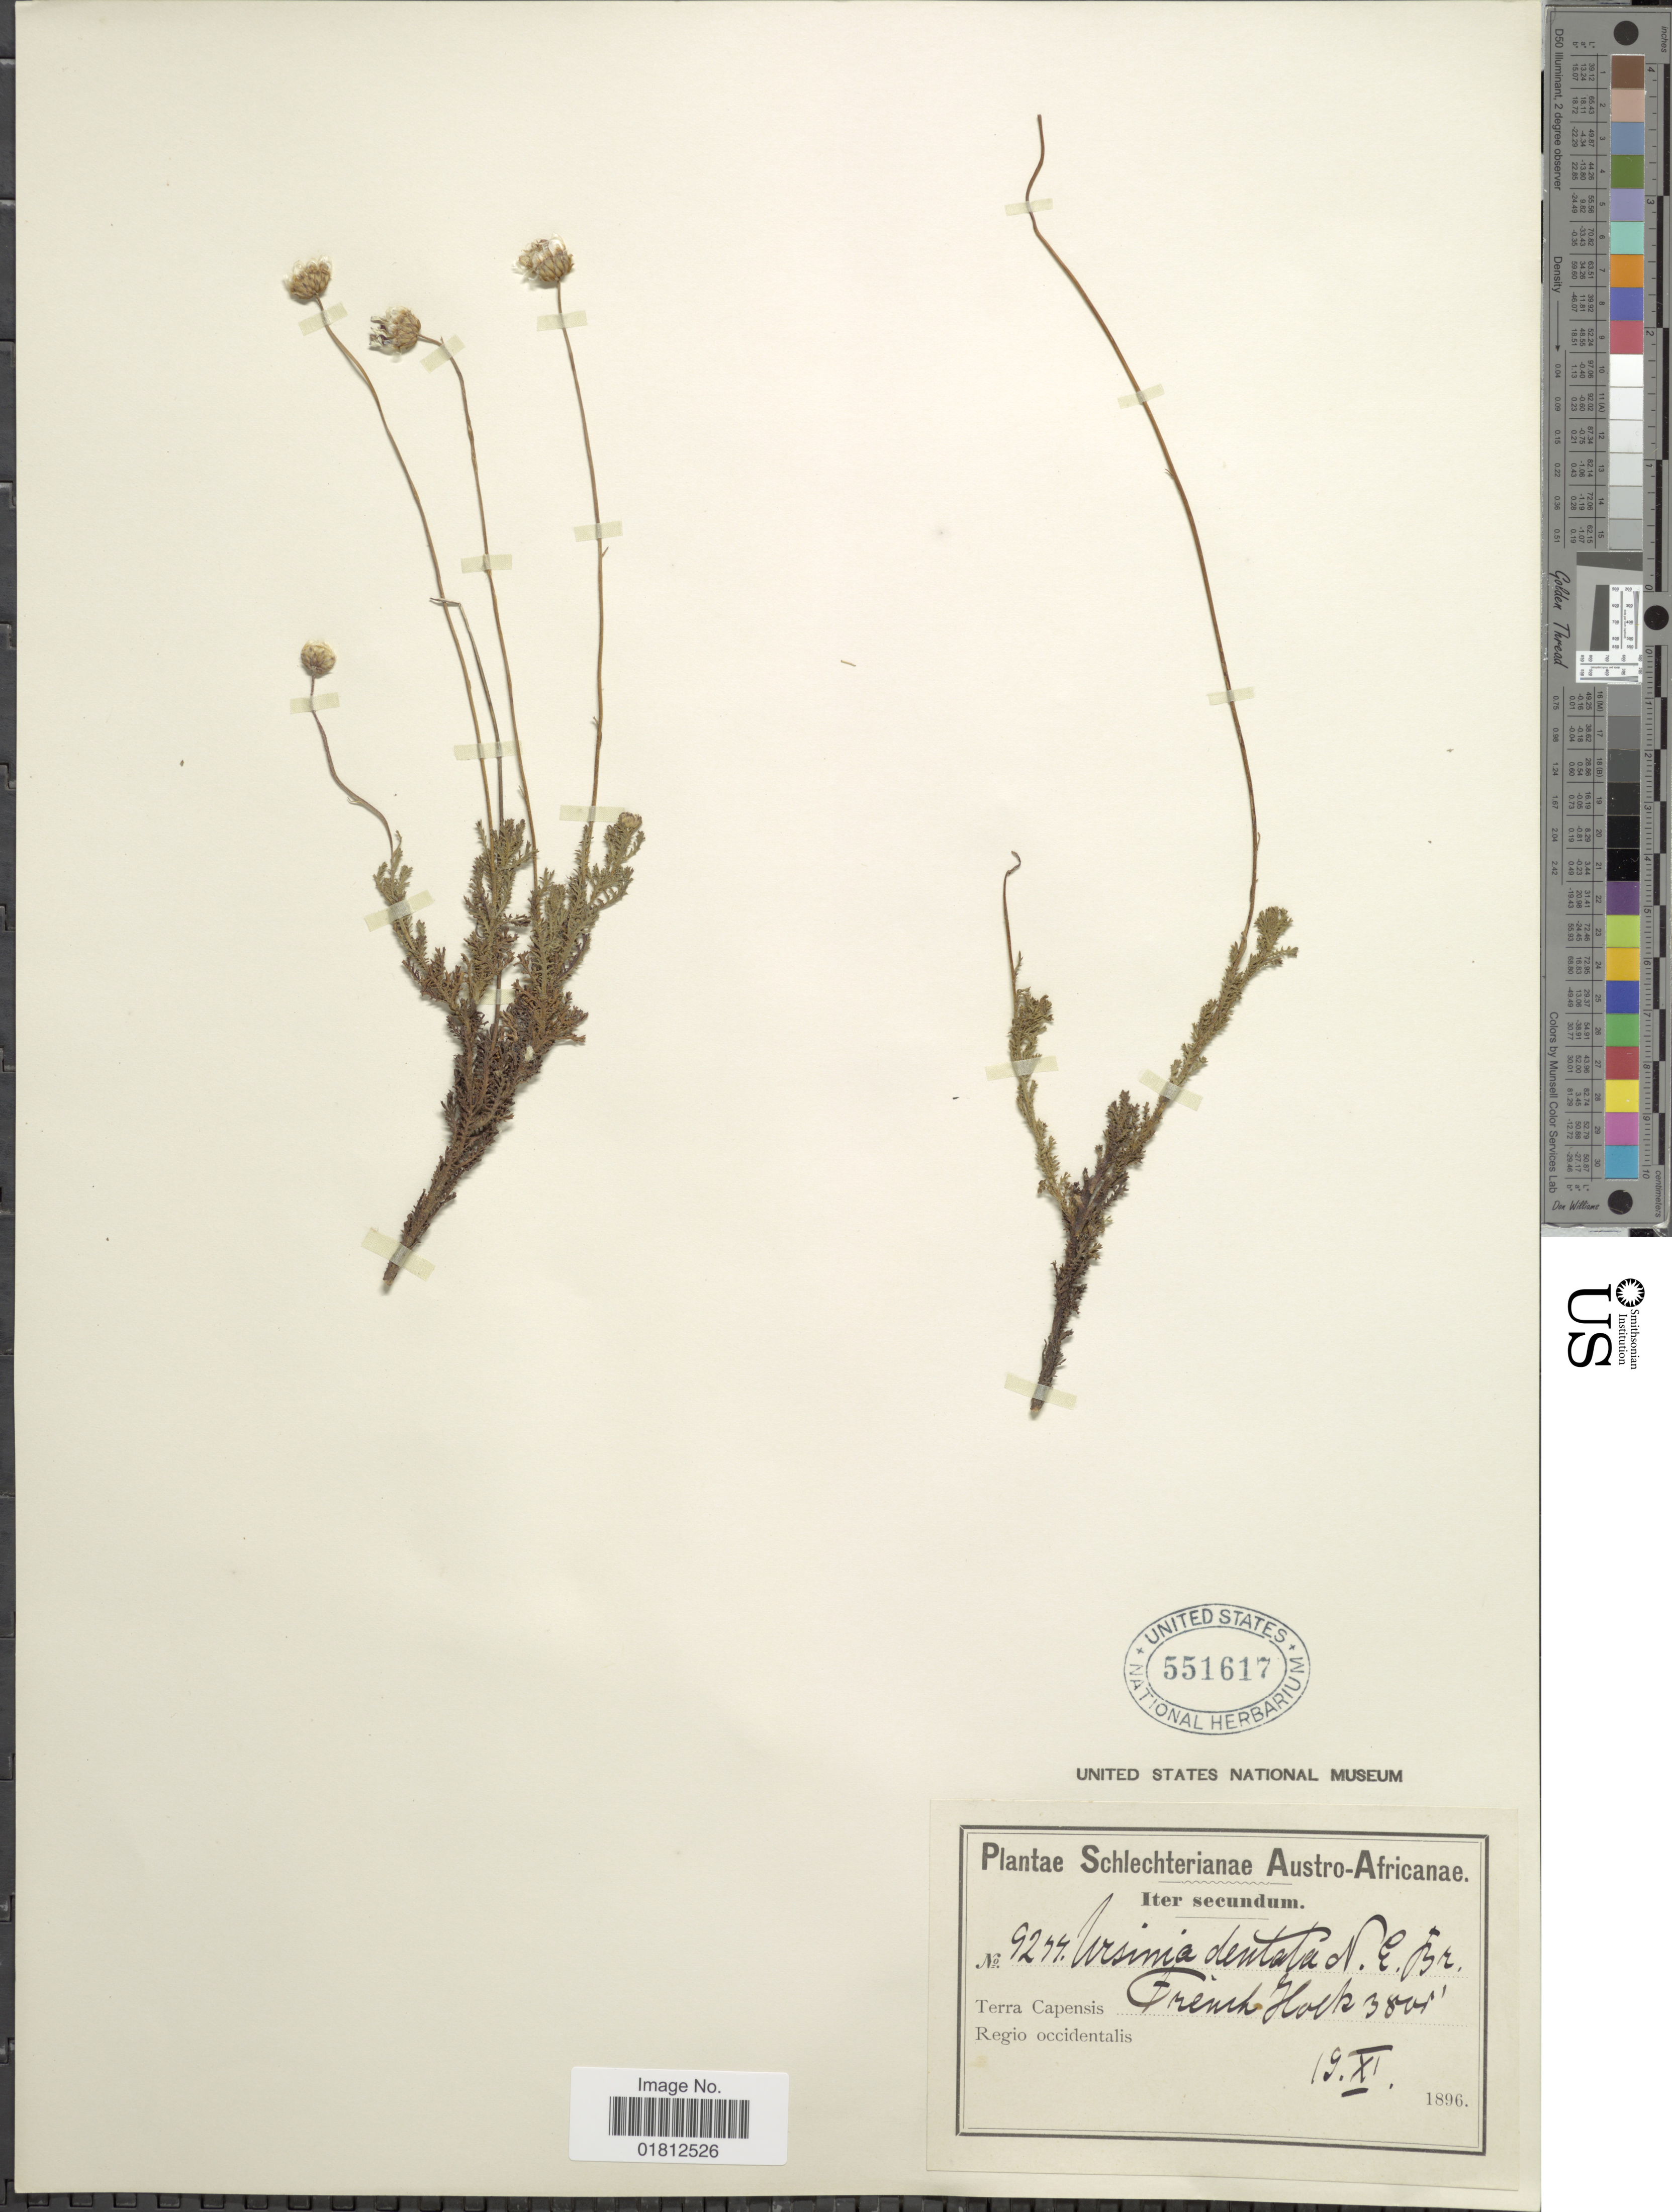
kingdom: Plantae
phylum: Tracheophyta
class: Magnoliopsida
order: Asterales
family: Asteraceae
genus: Ursinia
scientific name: Ursinia dentata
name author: (L.) Poir.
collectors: Schlechter, --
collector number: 9277*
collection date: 1896-11-19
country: South Africa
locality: Austro-Africanae, Terra Capenis, Frech Hoek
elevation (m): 1158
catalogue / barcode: US 551617